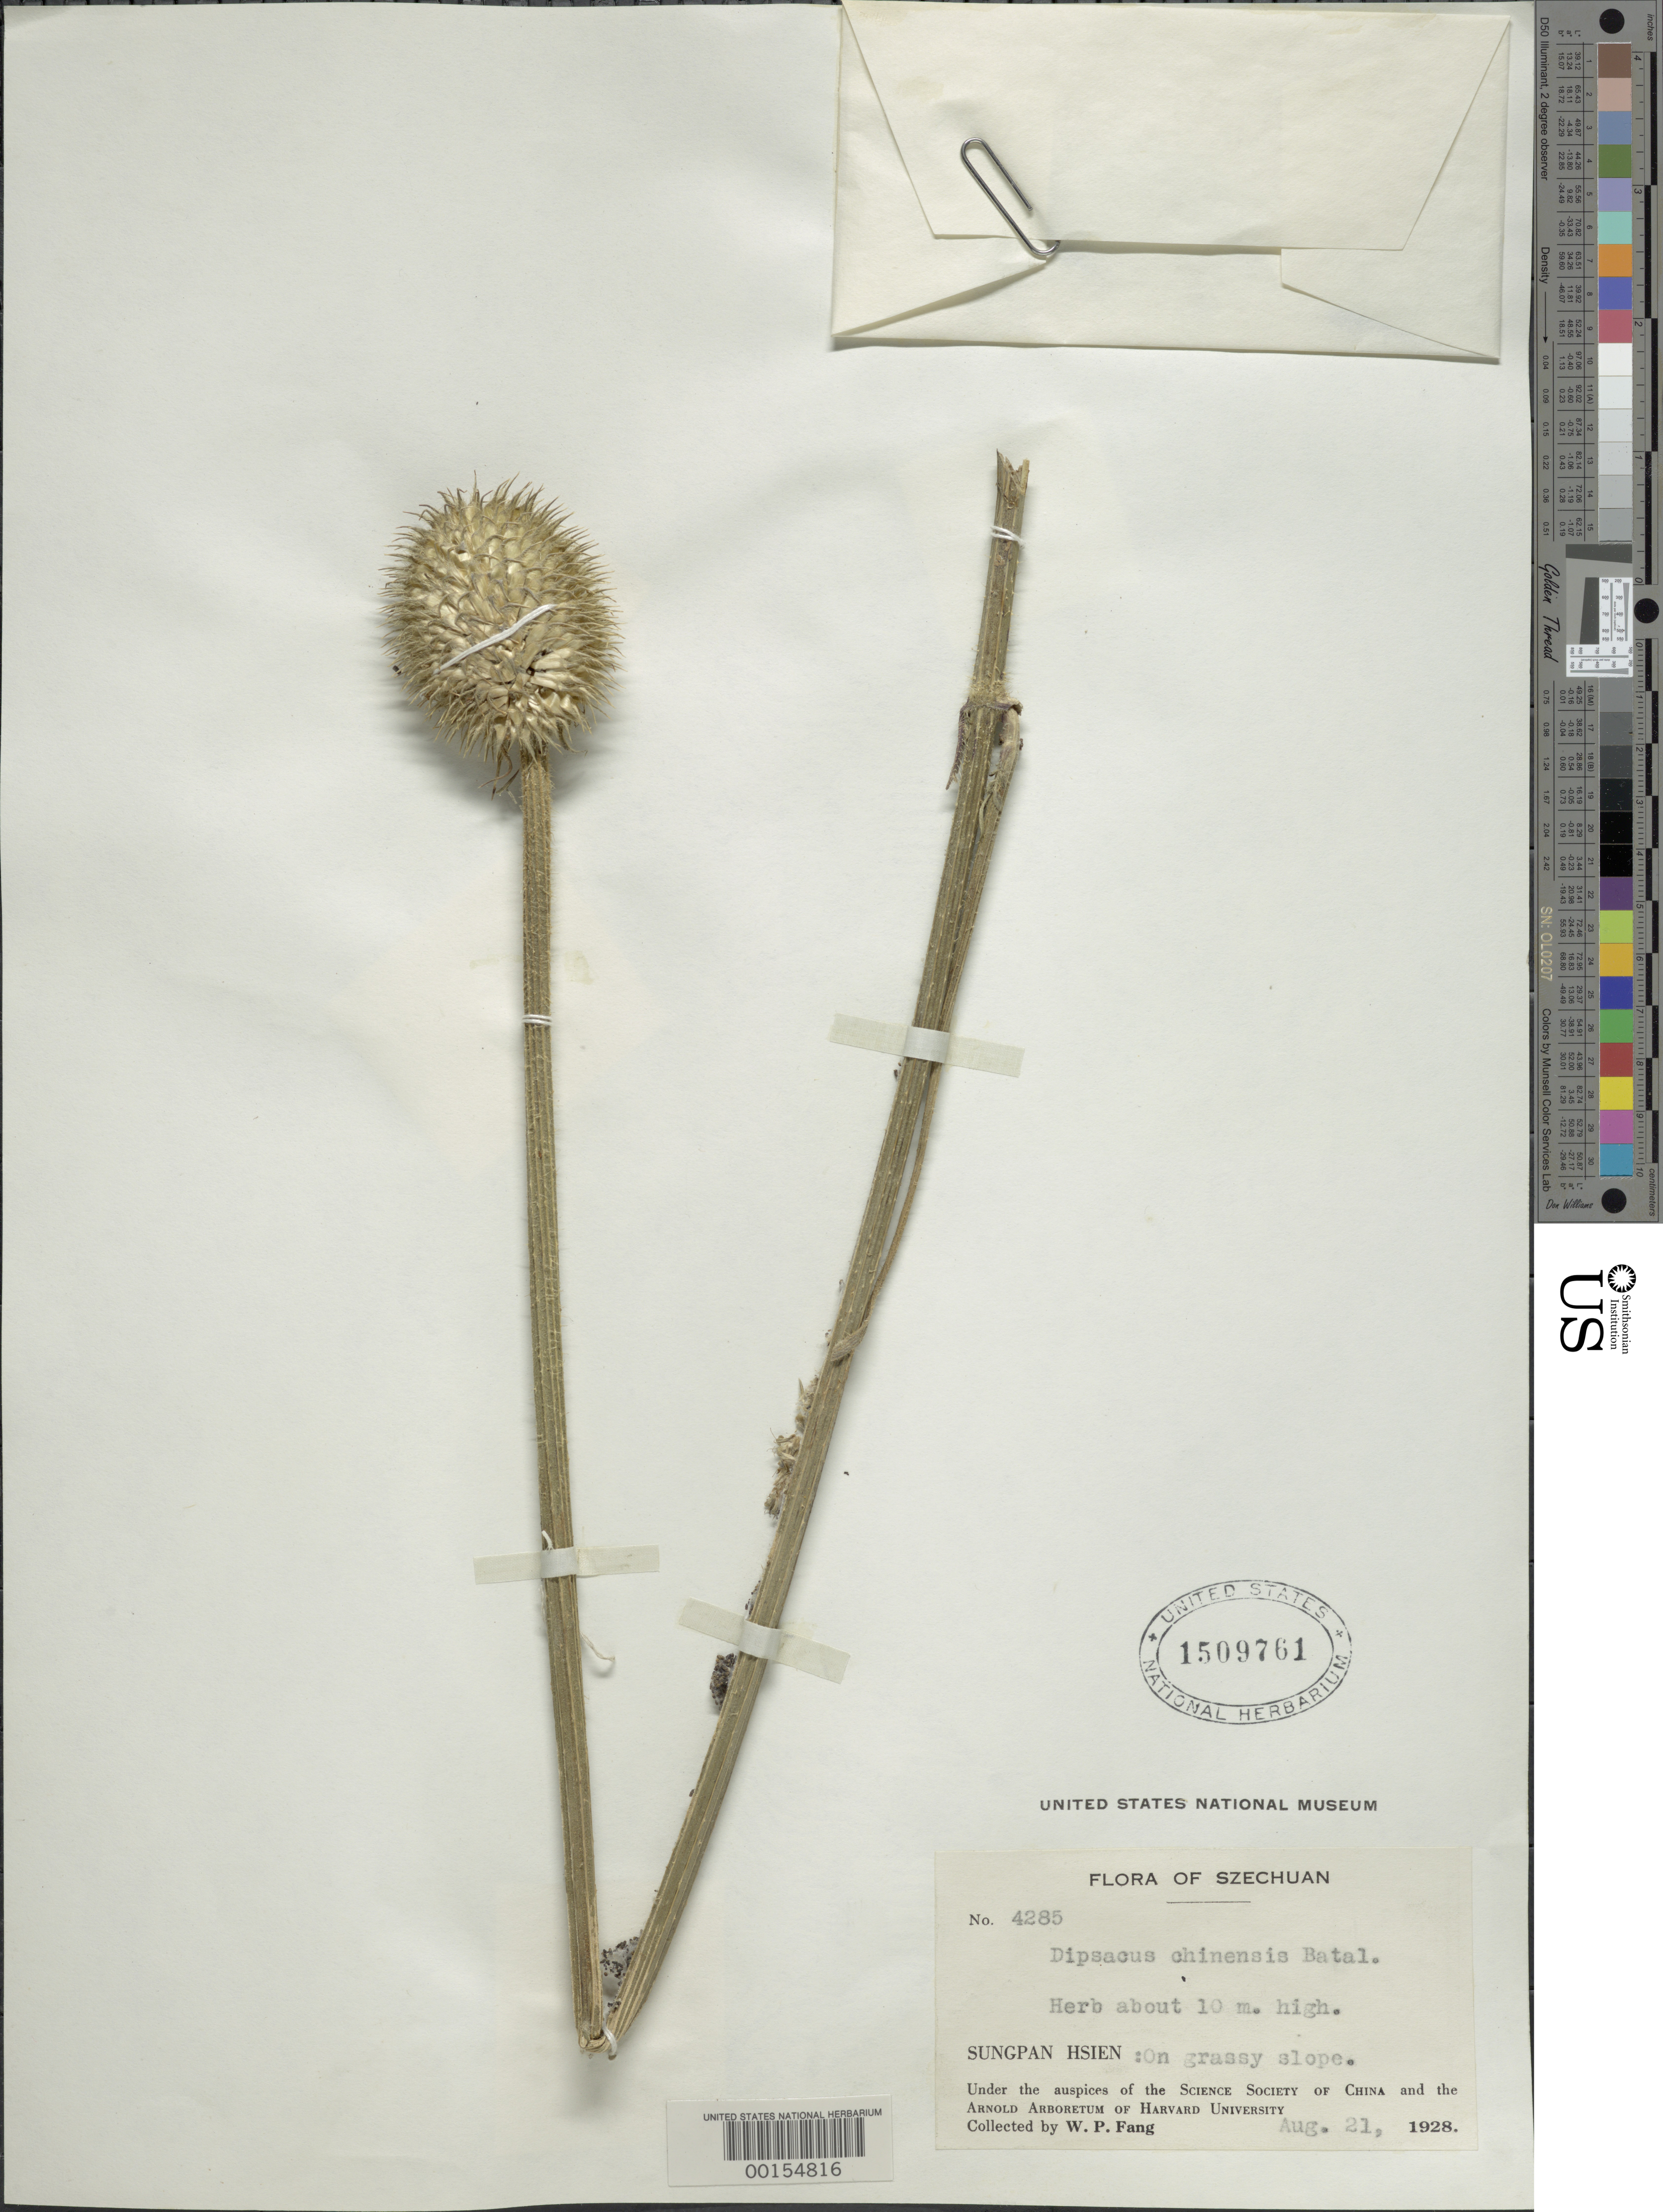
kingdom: Plantae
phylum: Tracheophyta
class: Magnoliopsida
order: Dipsacales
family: Caprifoliaceae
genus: Dipsacus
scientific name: Dipsacus chinensis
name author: Batalin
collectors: W. P. Fang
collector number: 4285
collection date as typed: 21 Aug 1928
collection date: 1928-08-21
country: China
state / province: Sichuan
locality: Sungpan hsien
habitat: On grassy slope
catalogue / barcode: US 1509761